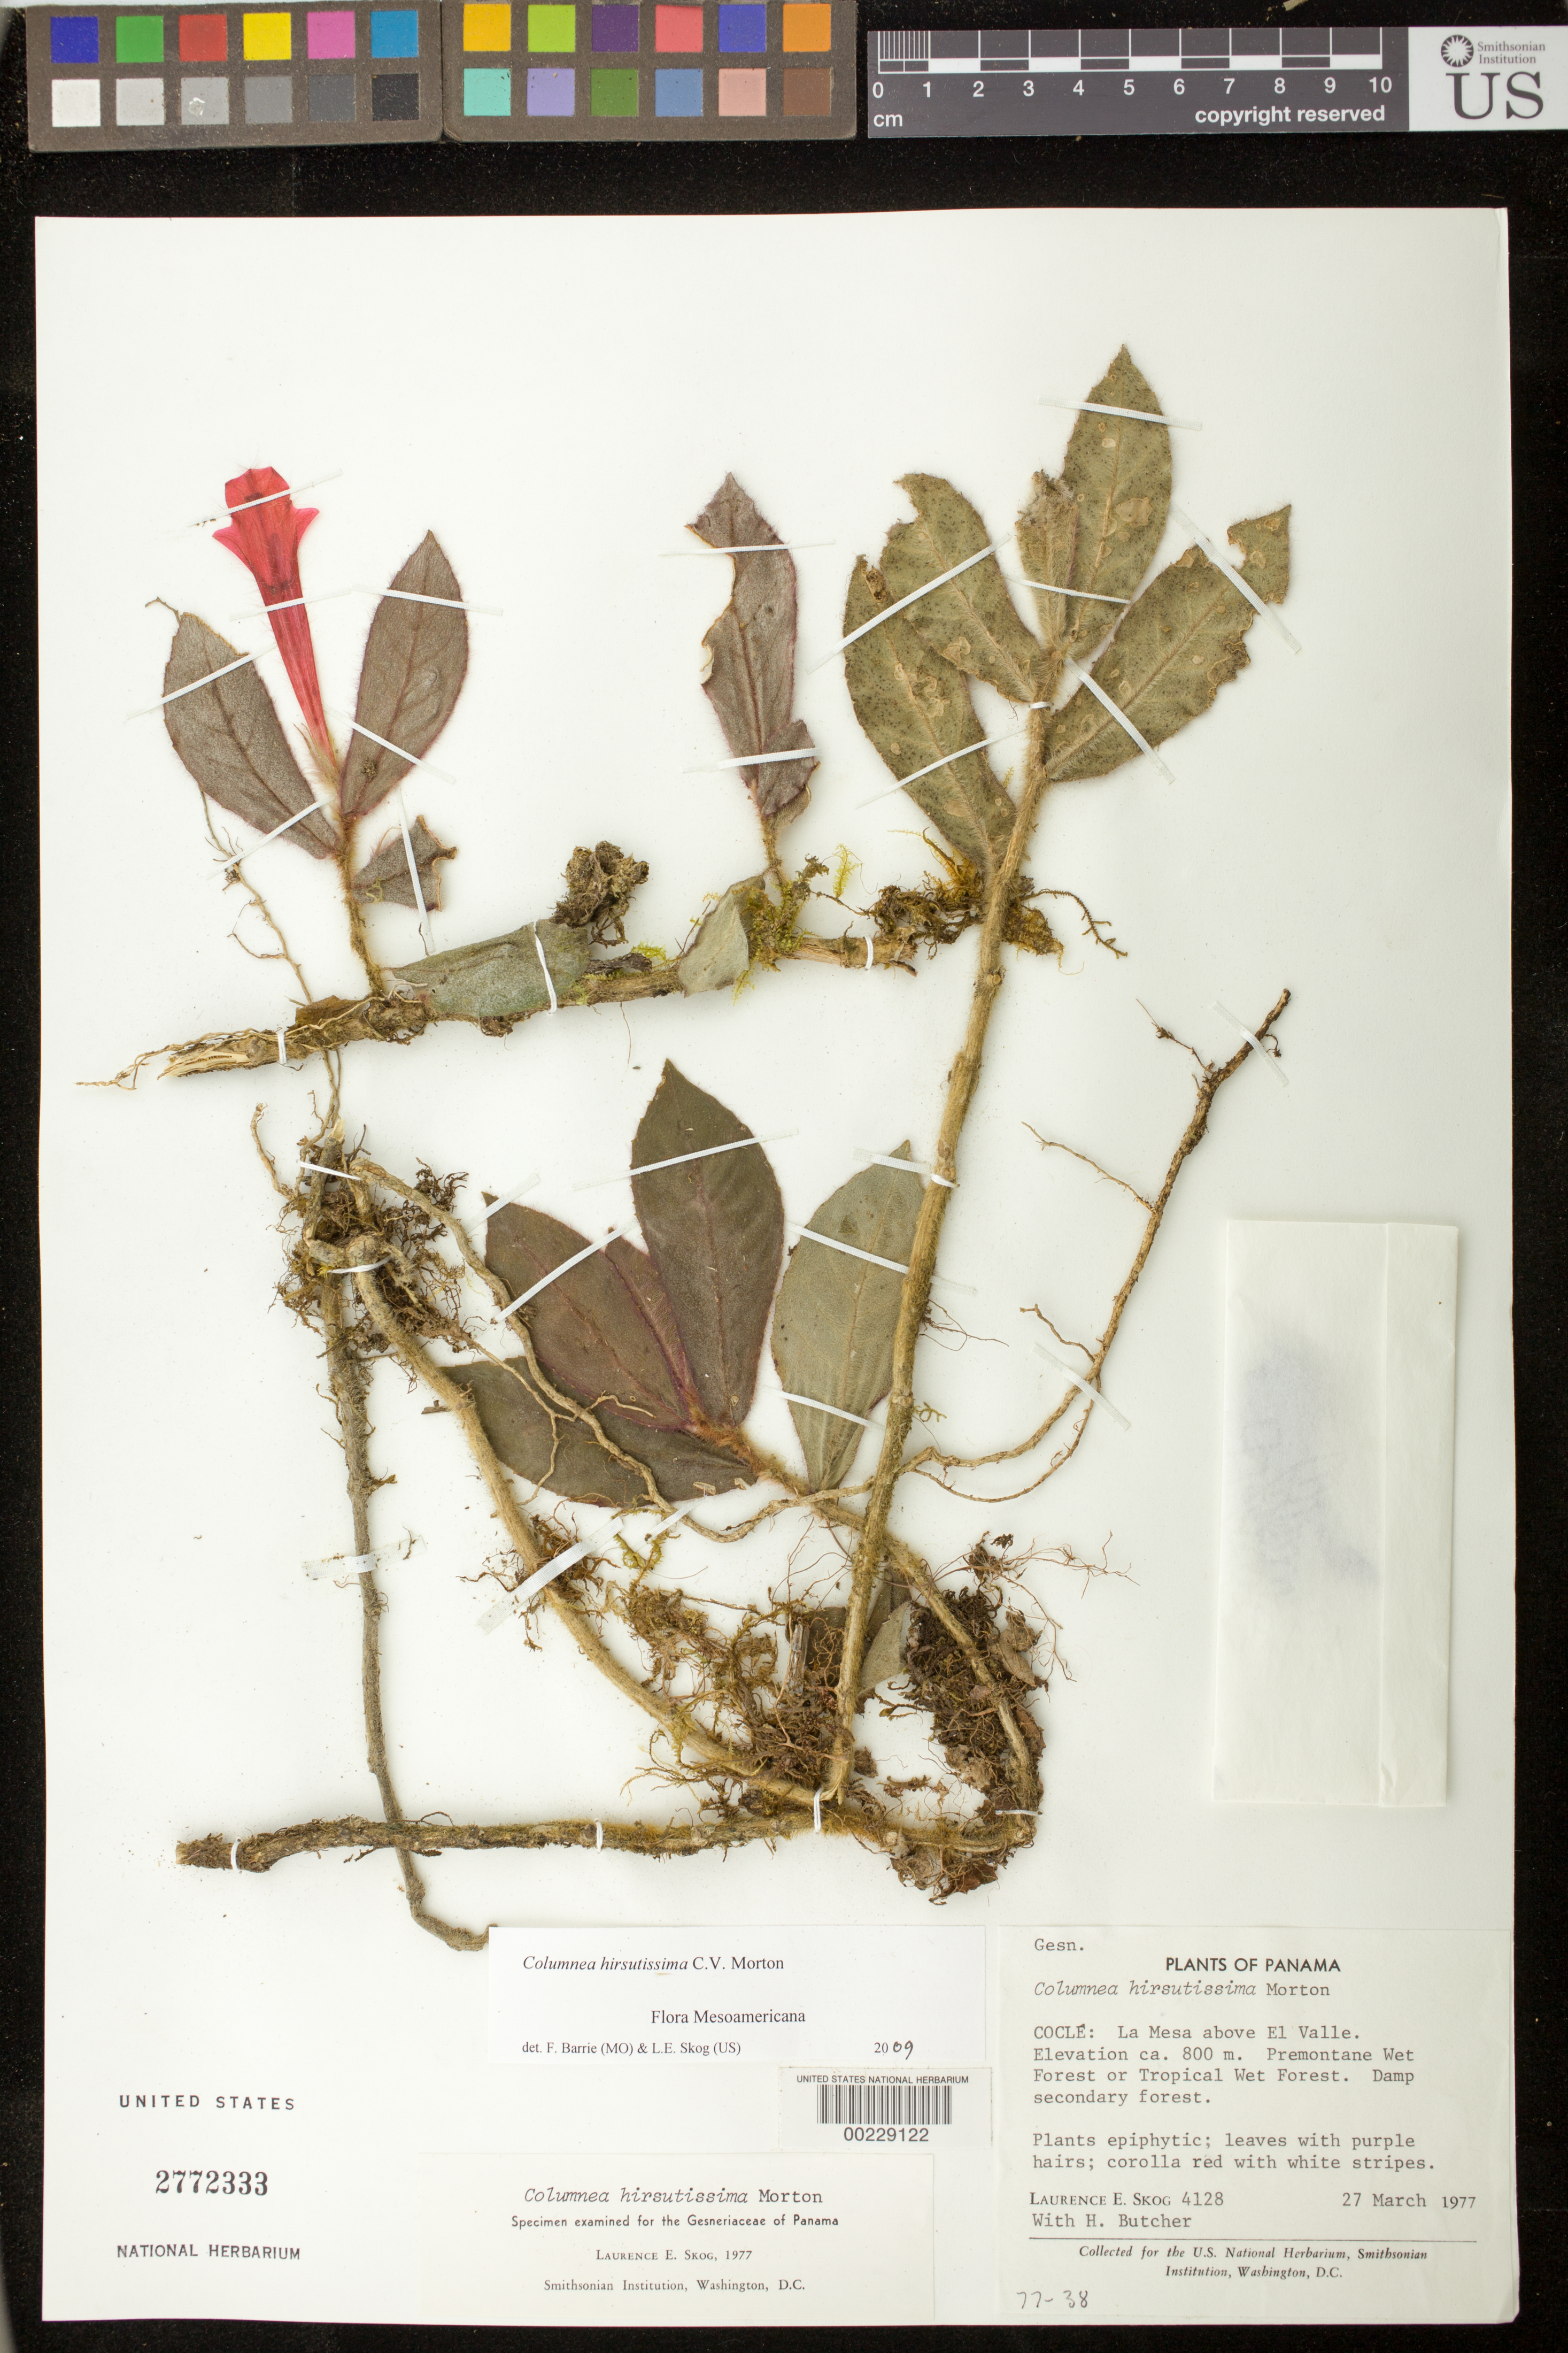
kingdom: Plantae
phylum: Tracheophyta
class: Magnoliopsida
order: Lamiales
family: Gesneriaceae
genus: Columnea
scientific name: Columnea hirsutissima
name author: C.V. Morton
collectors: L. E. Skog & H. Butcher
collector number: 4128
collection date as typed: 27 Mar 1977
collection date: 1977-03-27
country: Panama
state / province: Coclé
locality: La Mesa above El Valle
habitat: Premontane wet forest or tropical wet forest, damp secondary forest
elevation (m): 800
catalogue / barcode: US 2772333